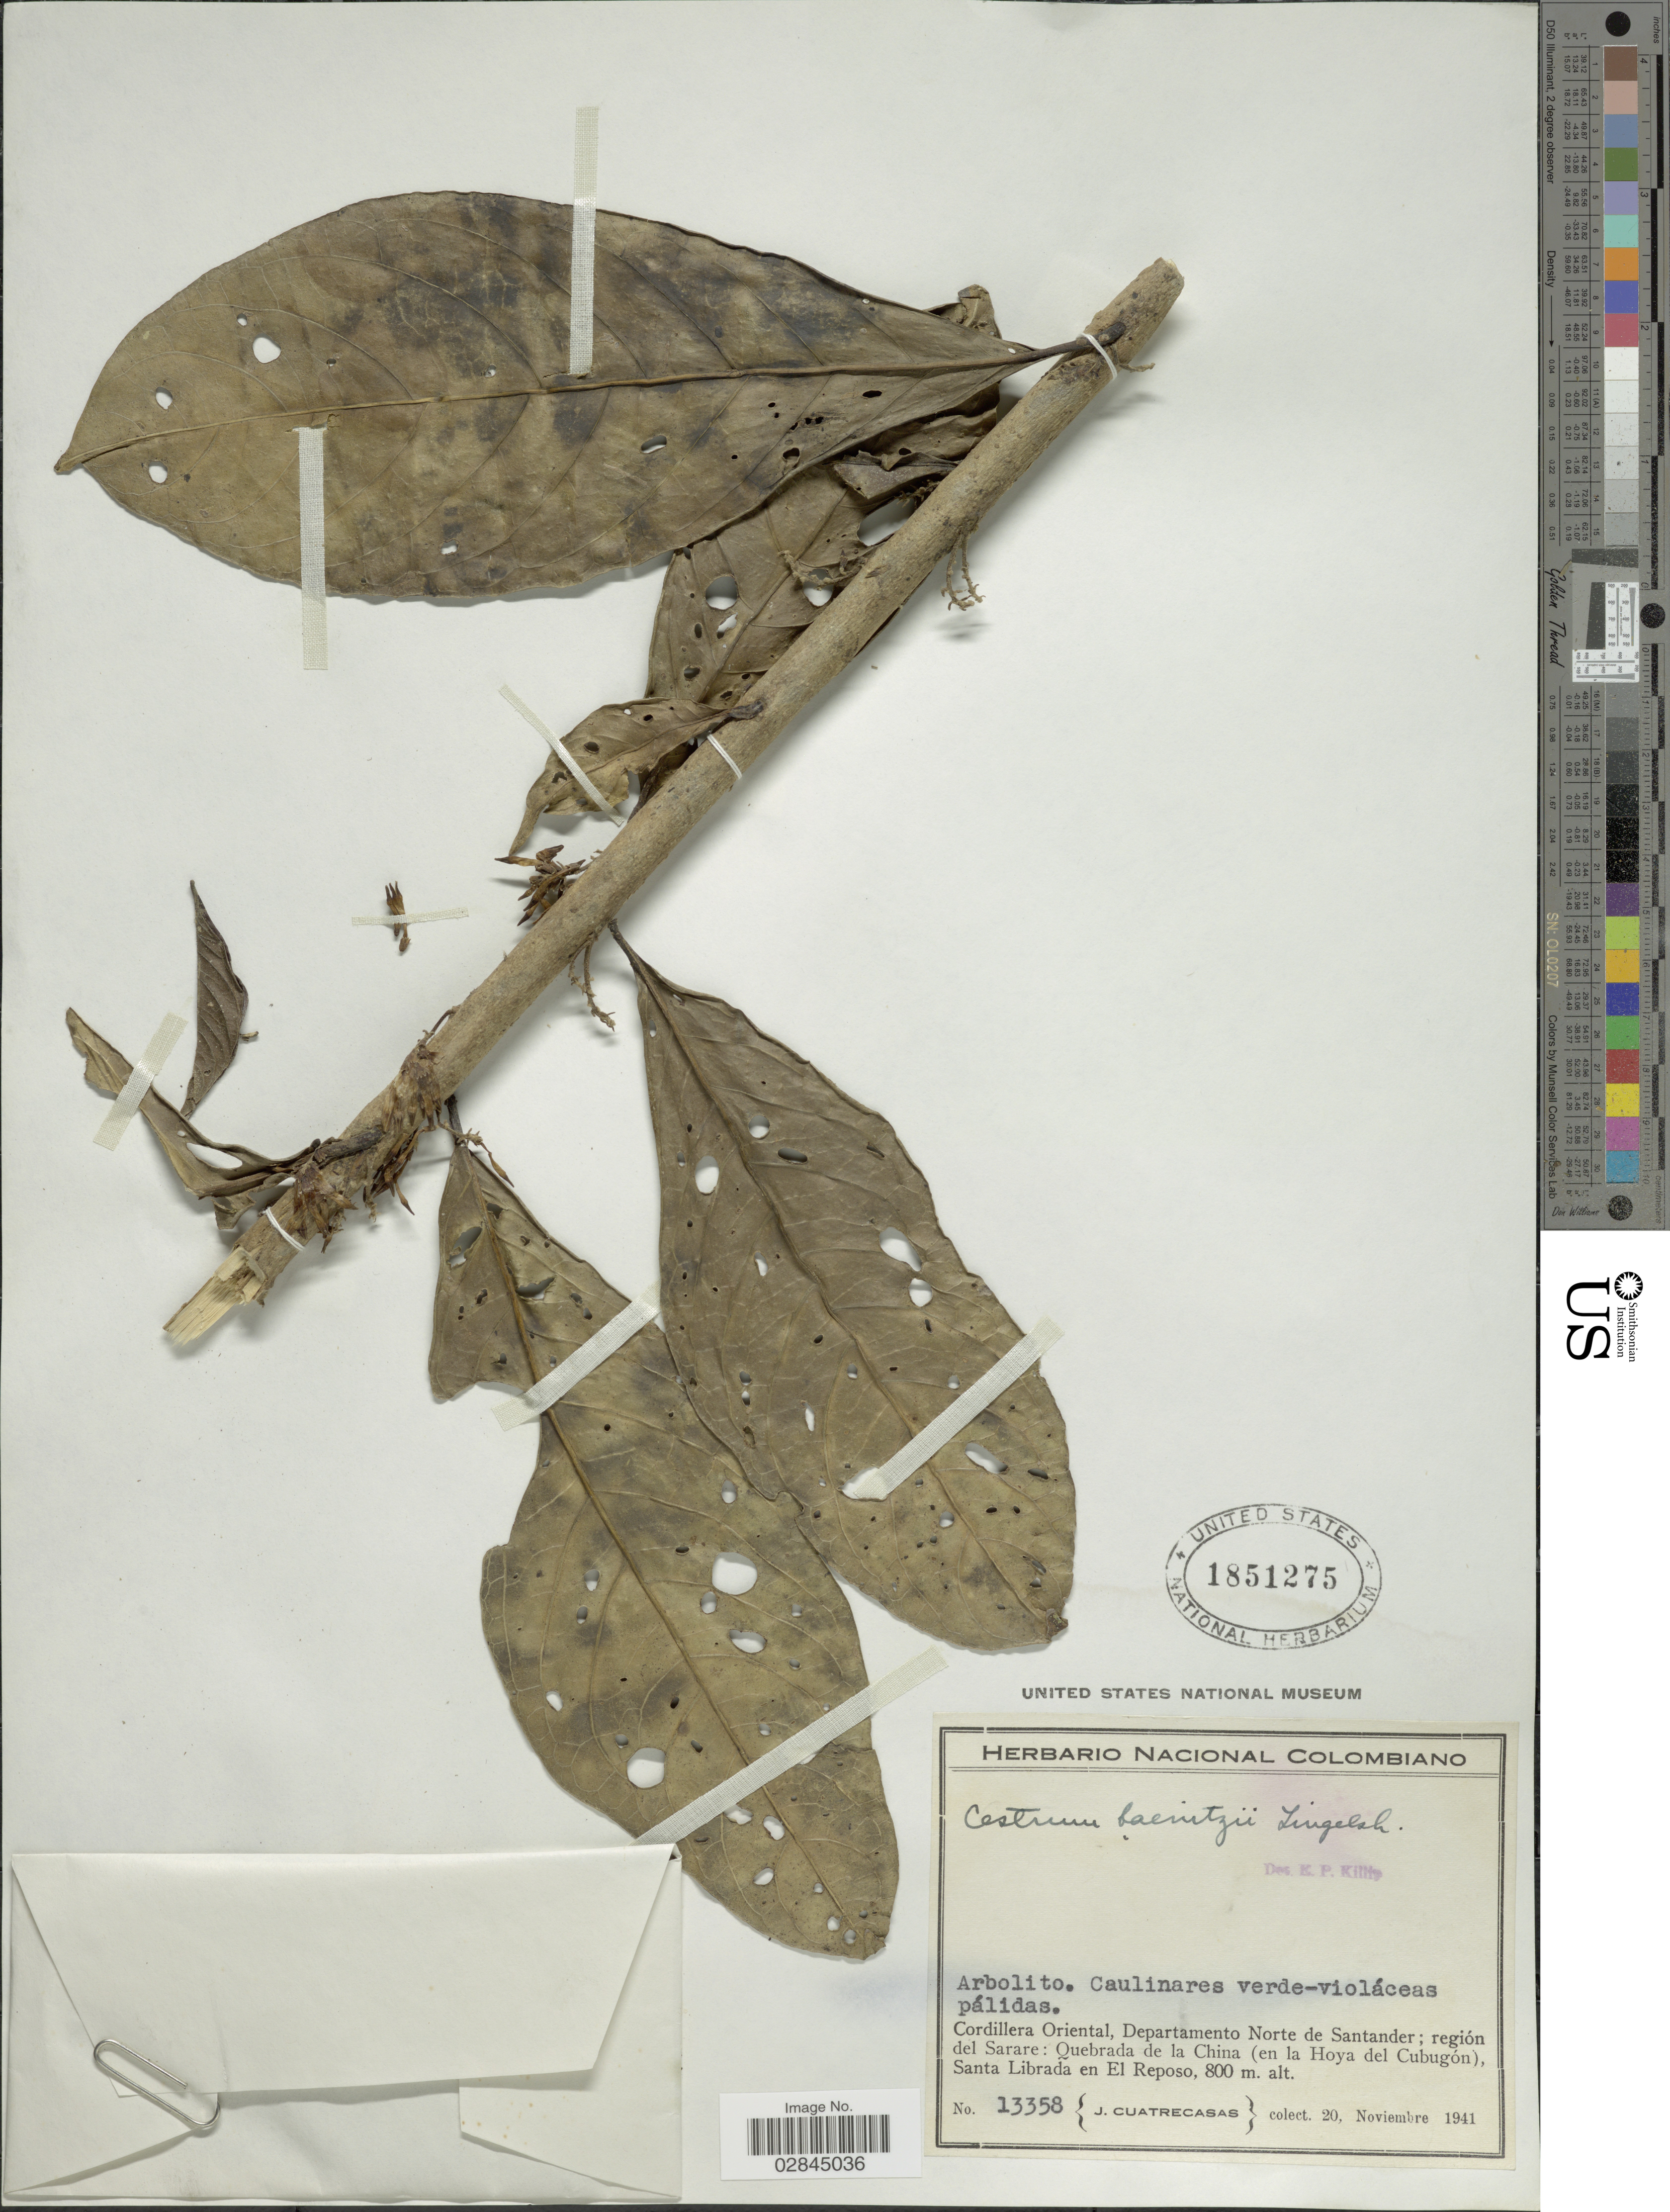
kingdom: Plantae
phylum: Tracheophyta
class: Magnoliopsida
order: Solanales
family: Solanaceae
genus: Cestrum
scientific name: Cestrum schlechtendahlii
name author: G. Don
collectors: J. Cuatrecasas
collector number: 13358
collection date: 1941-11-20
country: Colombia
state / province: Norte de Santander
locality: Cordillera Oriental, Departamento Norte de Santander; región del Sarare: Quebrada de la China (en la Hoya del Cubugón), Santa Librada en El Reposo.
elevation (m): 800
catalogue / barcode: US 1851275